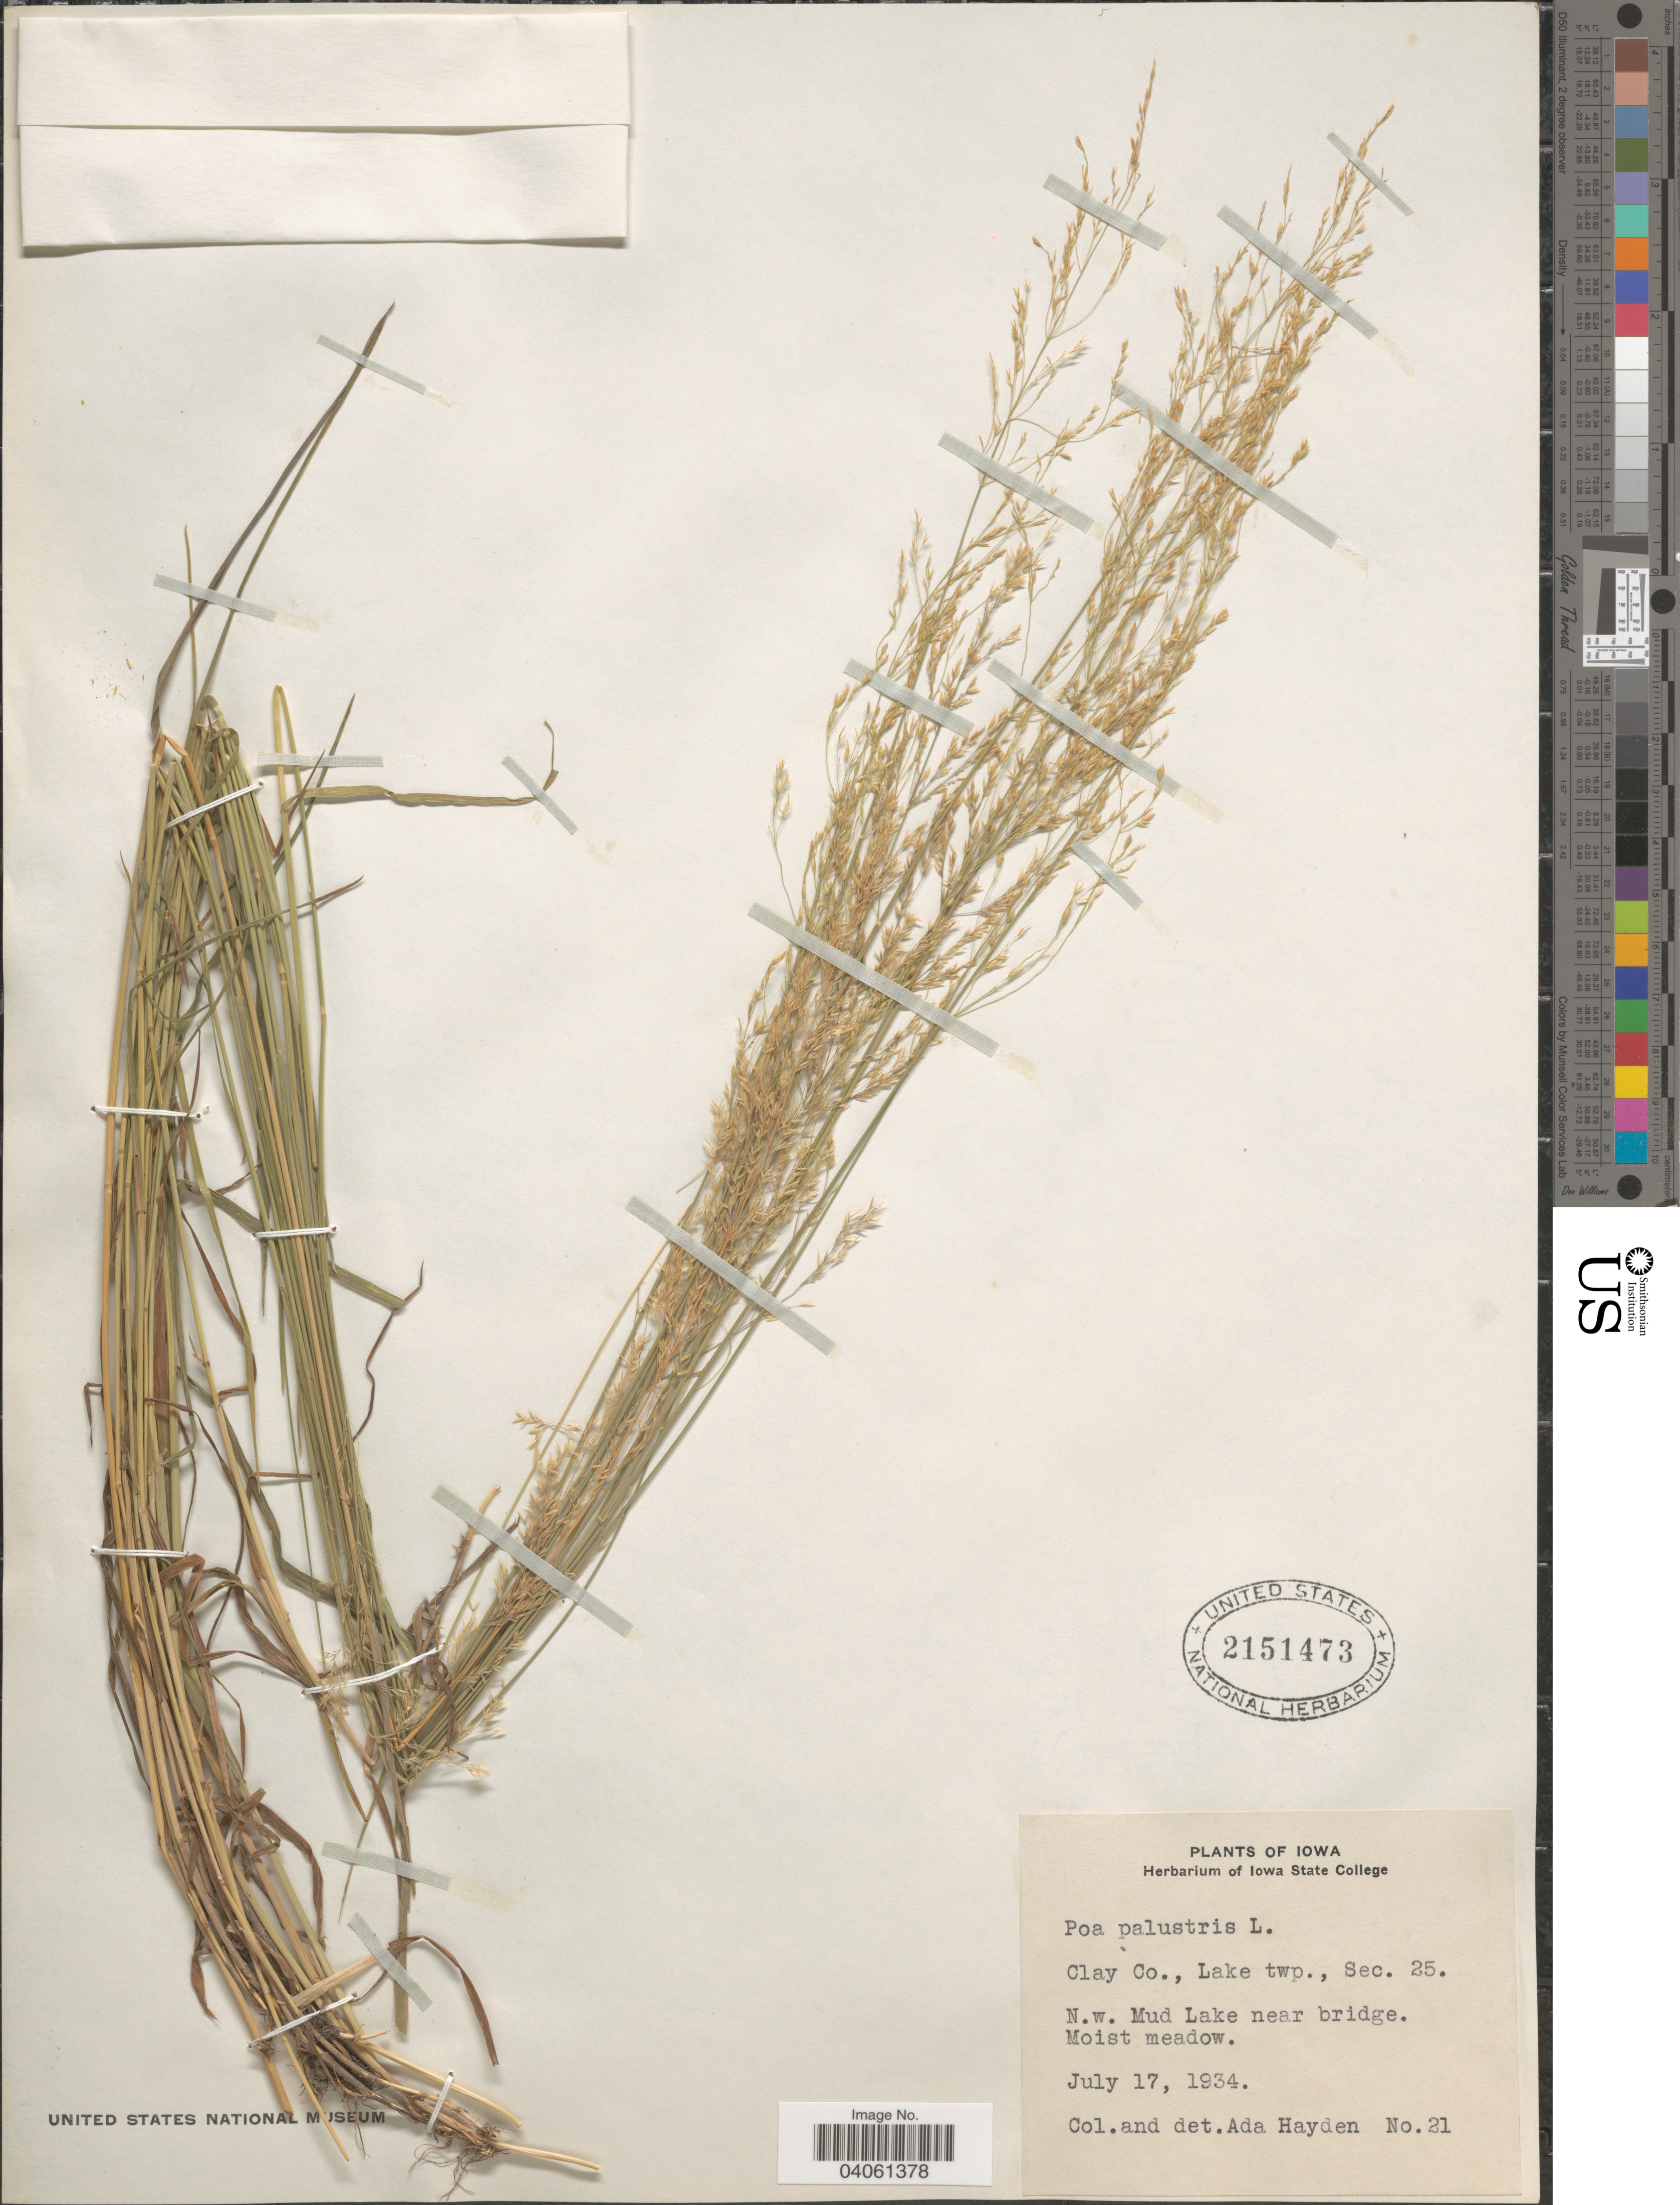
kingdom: Plantae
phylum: Tracheophyta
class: Liliopsida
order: Poales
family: Poaceae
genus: Poa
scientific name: Poa palustris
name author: L.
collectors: Ada Hayden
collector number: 21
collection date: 1934-07-17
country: United States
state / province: Iowa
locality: Clay Co., Lake twp., Sec. 25. N.w. Mud Lake near bridge. Moist meadow.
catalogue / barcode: US 2151473